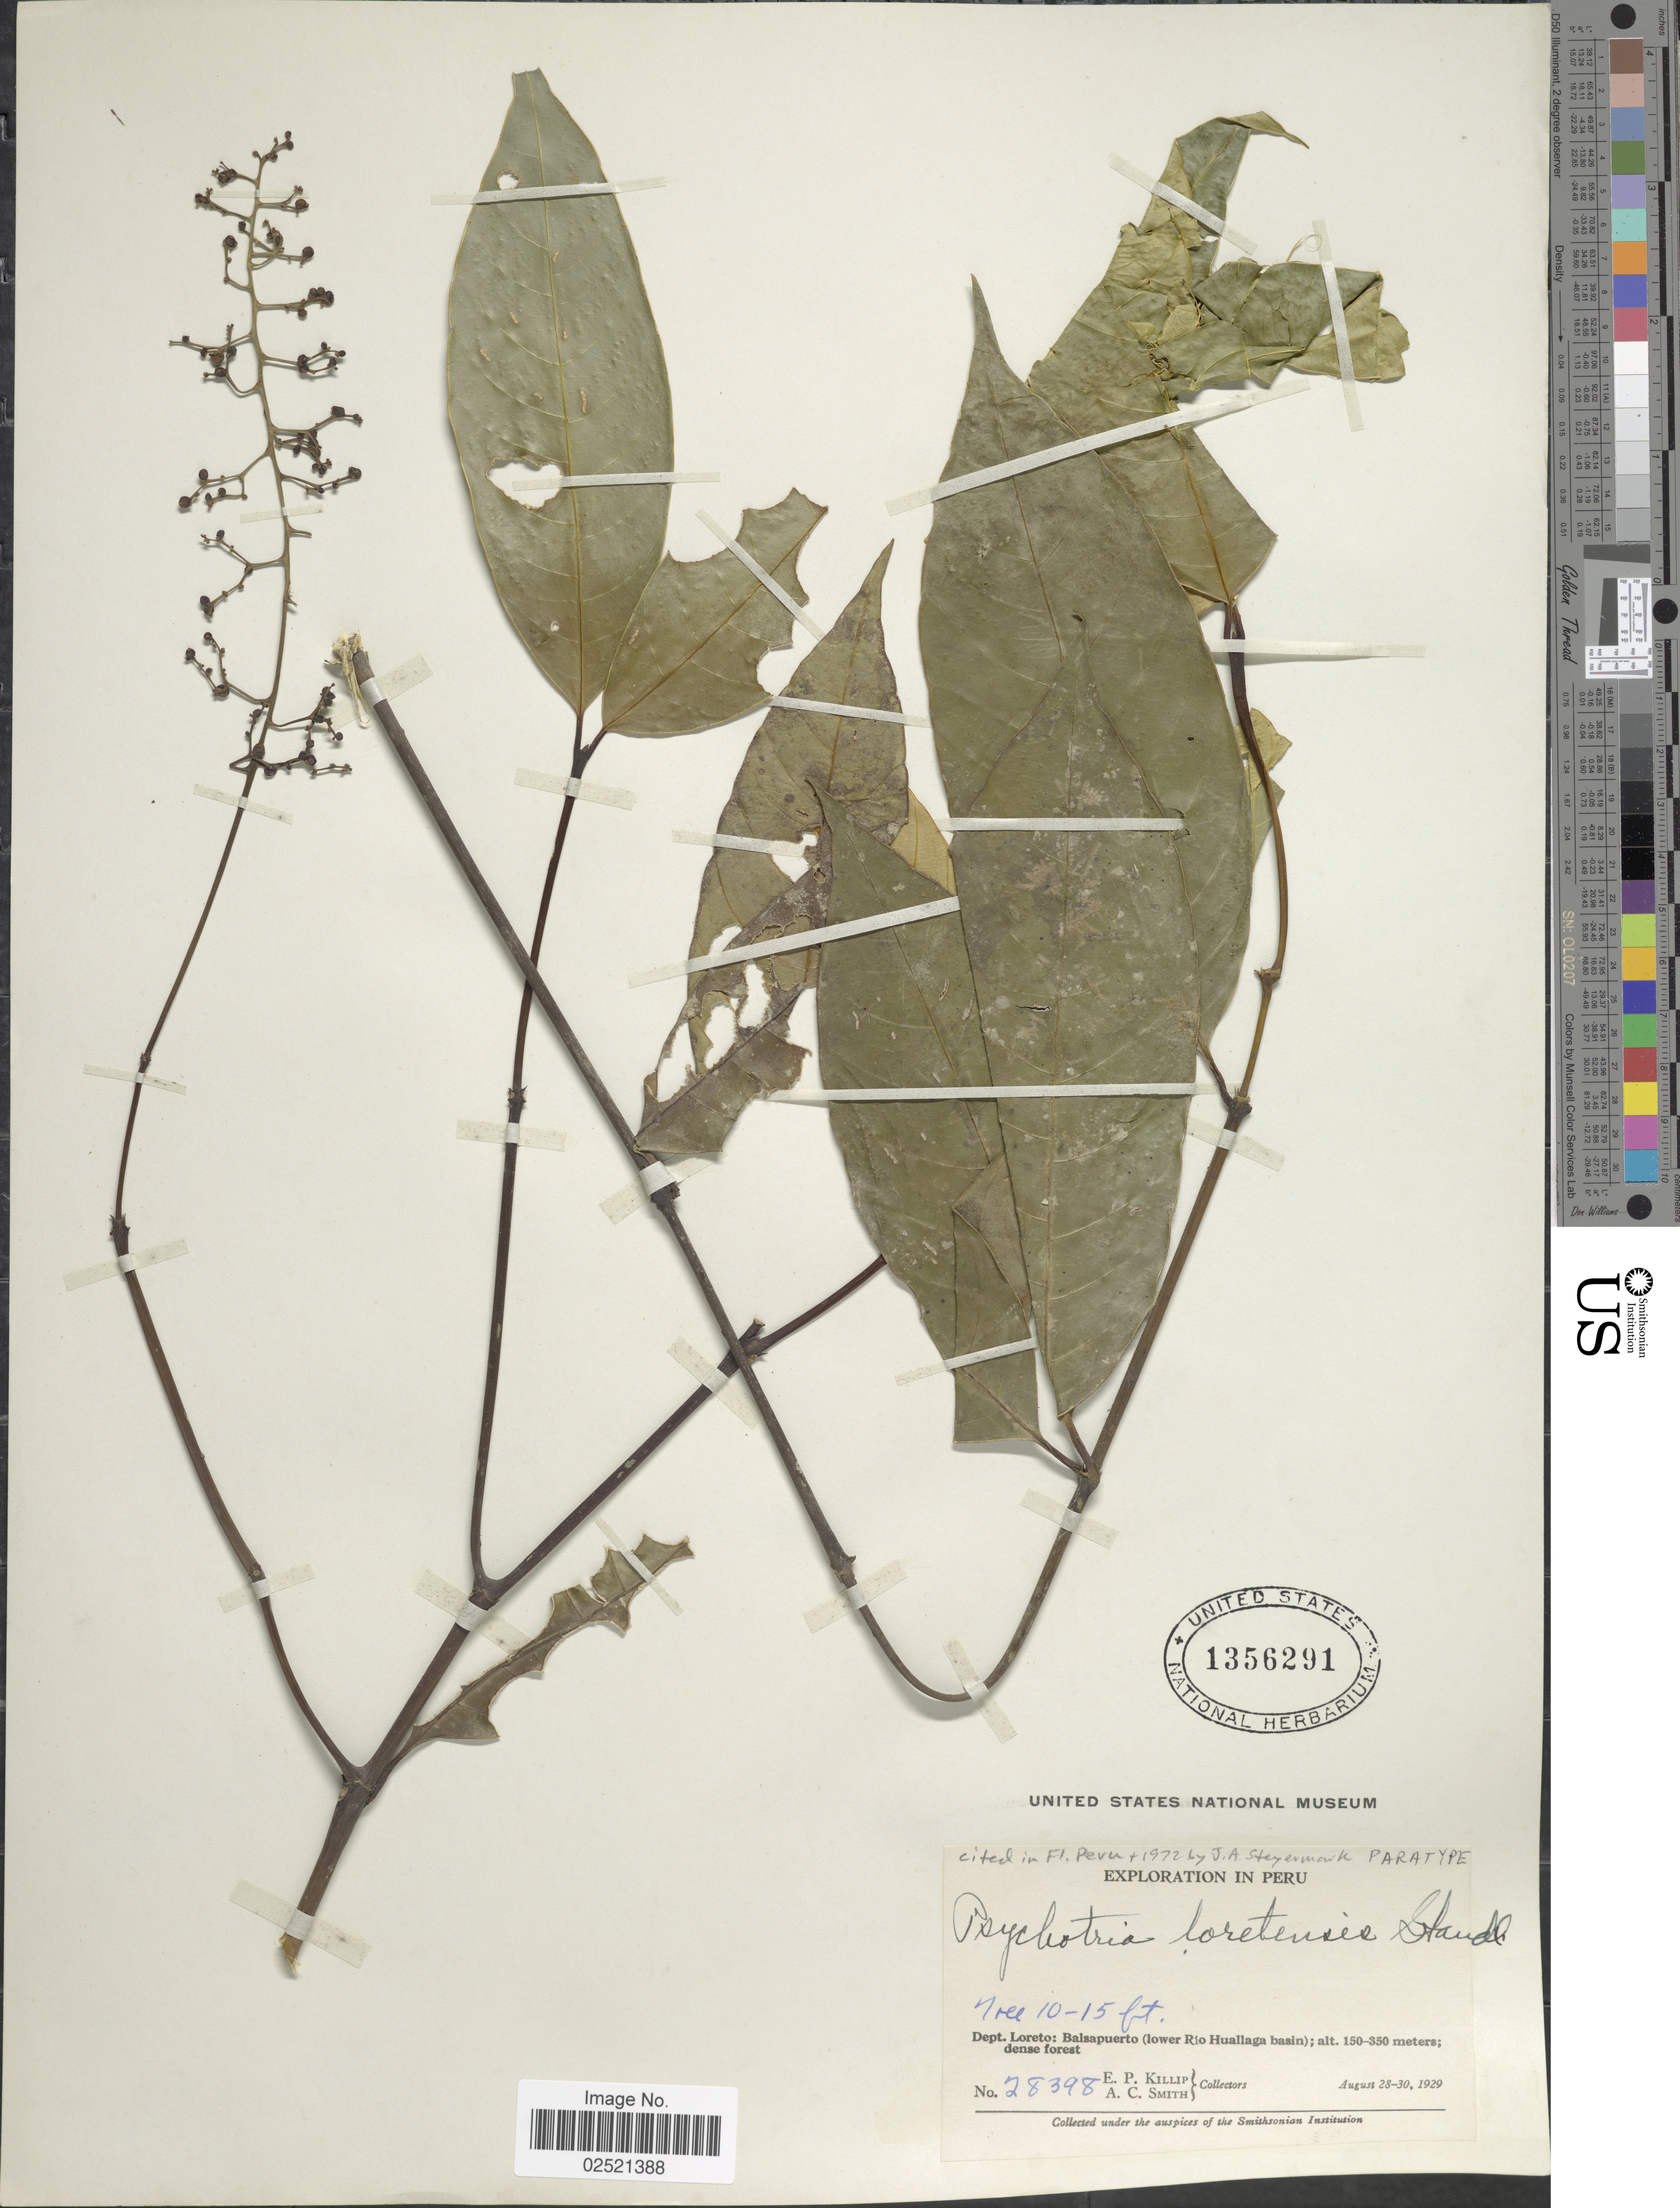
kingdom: Plantae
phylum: Tracheophyta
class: Magnoliopsida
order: Gentianales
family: Rubiaceae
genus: Psychotria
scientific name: Psychotria loretensis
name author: Standl.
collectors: E. P. Killip & A. C. Smith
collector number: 28398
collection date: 1929-08-28/1929-08-30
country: Peru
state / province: Loreto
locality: Balsapuerto (lower Rio Huallaga basin).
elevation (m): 150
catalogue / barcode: US 1356291